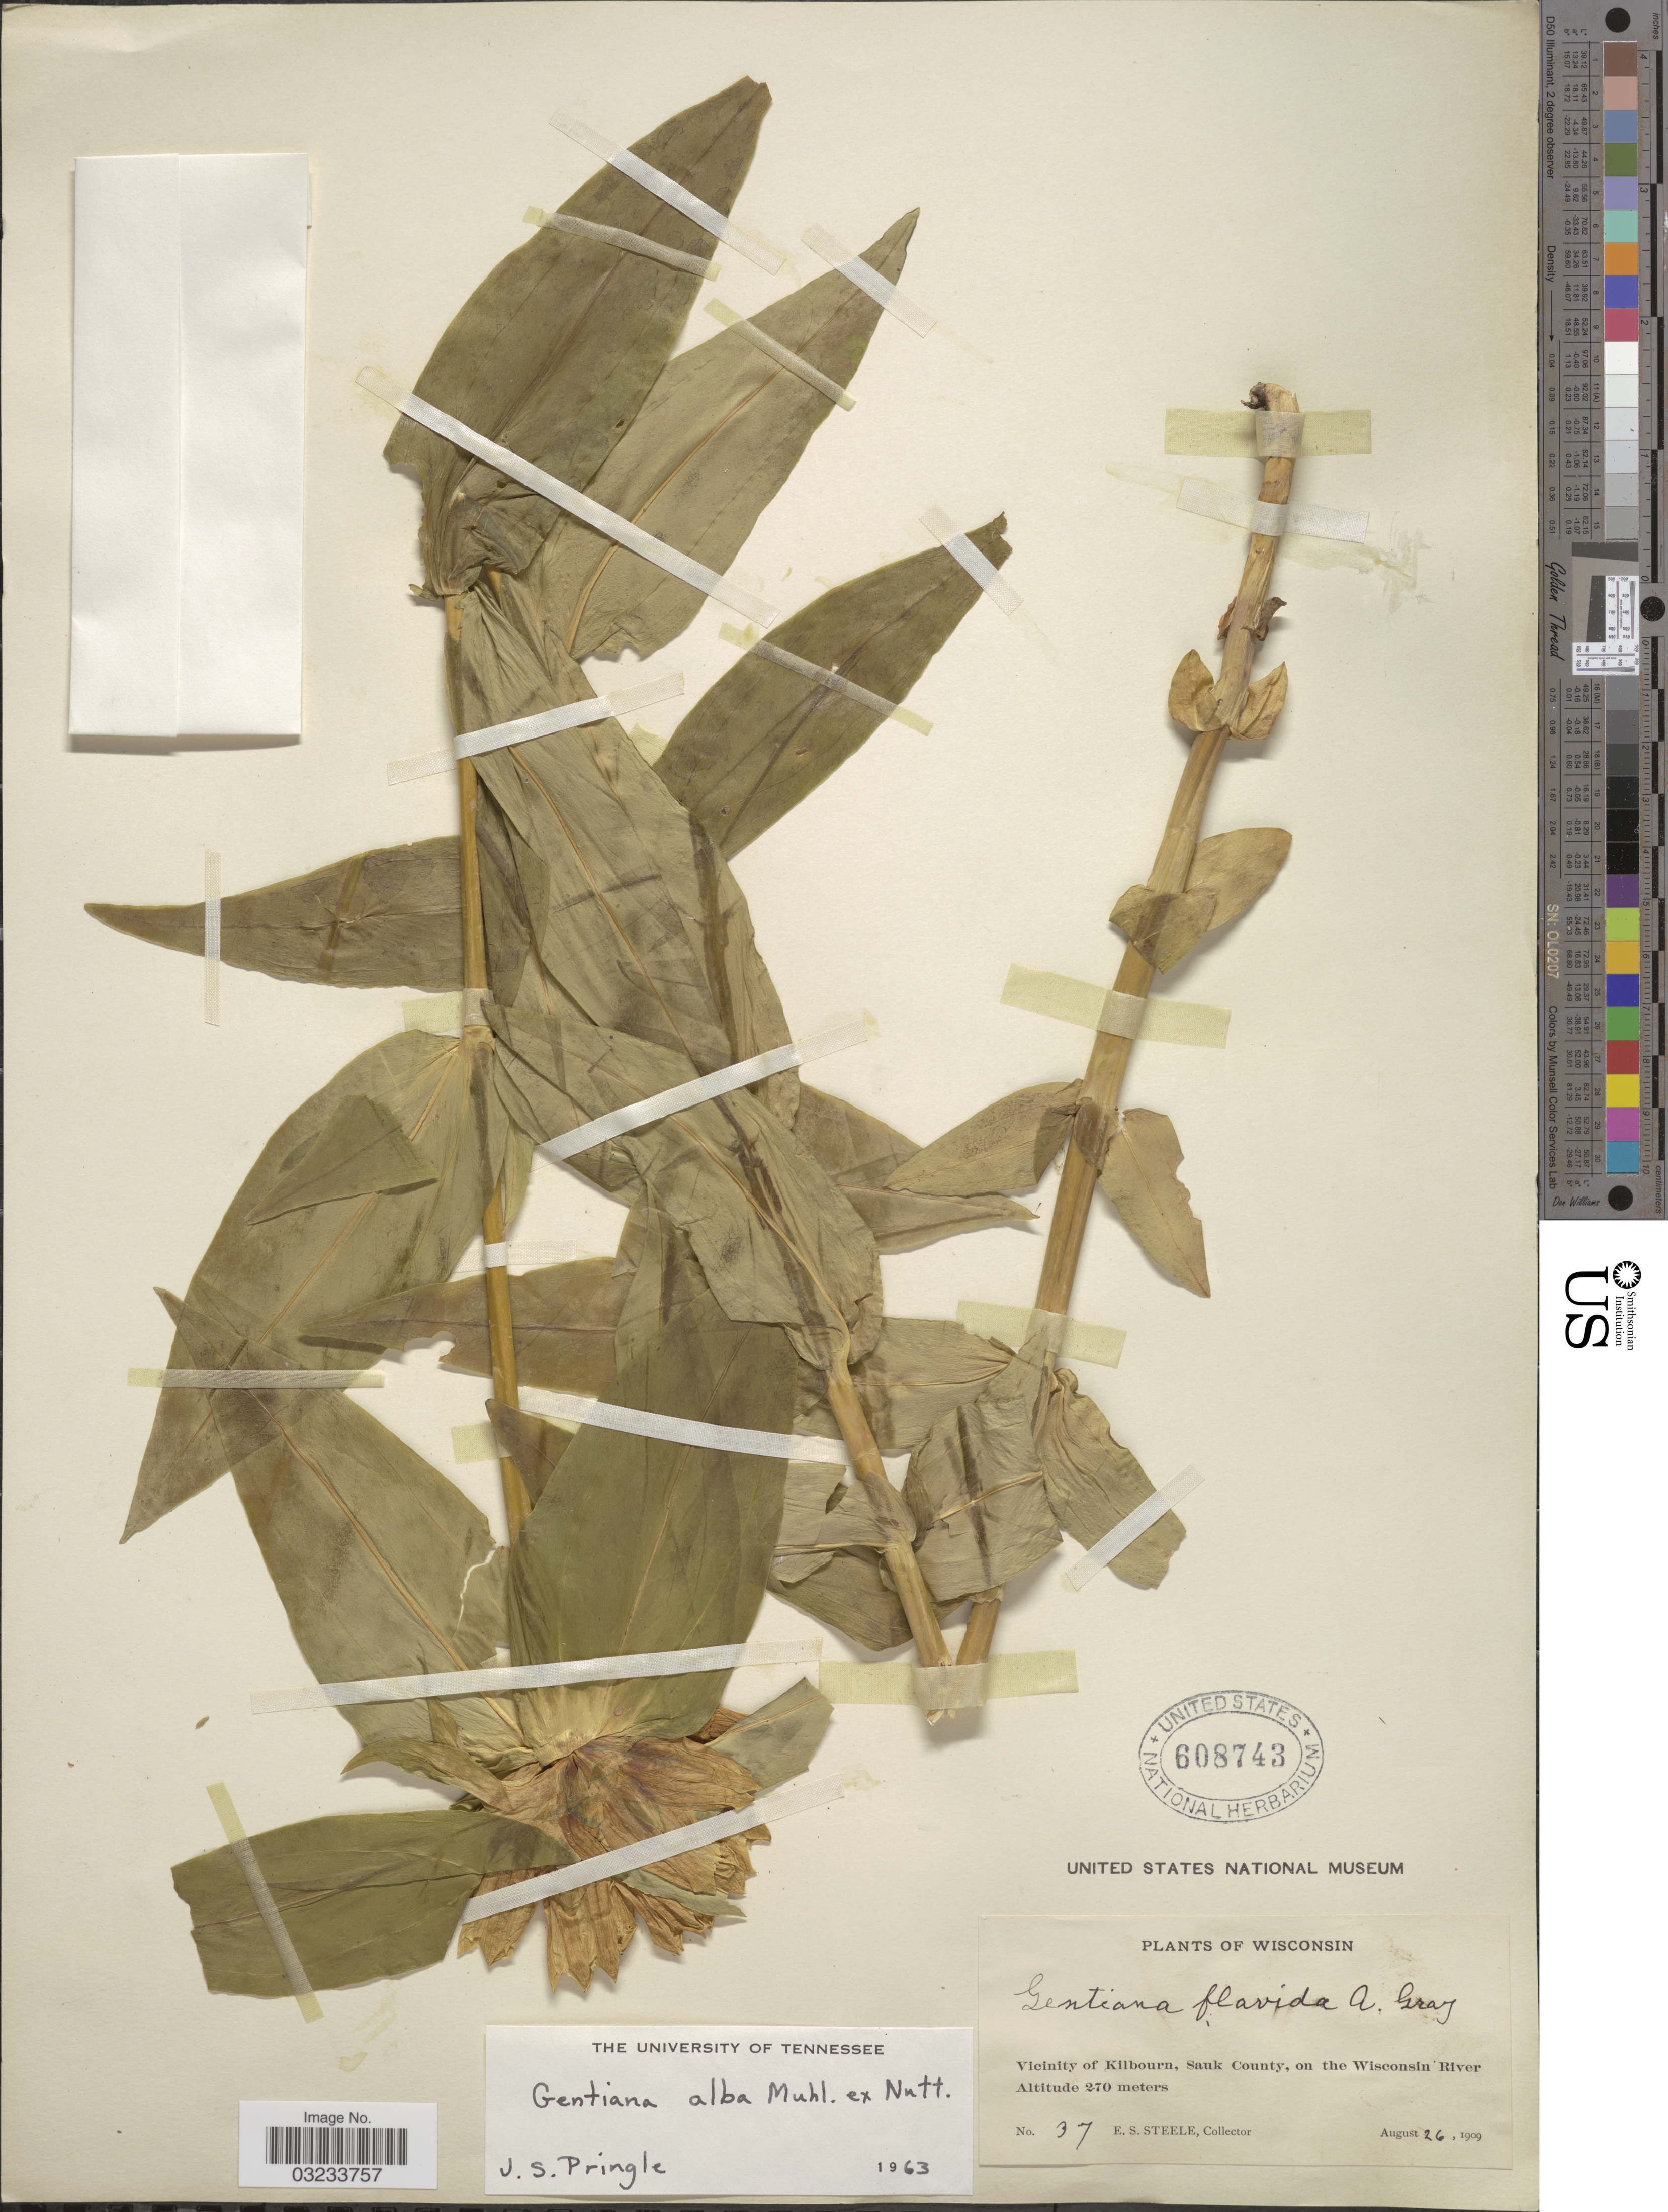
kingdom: Plantae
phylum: Tracheophyta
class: Magnoliopsida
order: Gentianales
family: Gentianaceae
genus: Gentiana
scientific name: Gentiana alba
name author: Muhl. ex J. McNab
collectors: E. Steele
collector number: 37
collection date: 1909-08-26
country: United States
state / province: Wisconsin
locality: Vicinity of Kilbourn, Sauk County, on the Wisconsin River.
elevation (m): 270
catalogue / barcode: US 608743